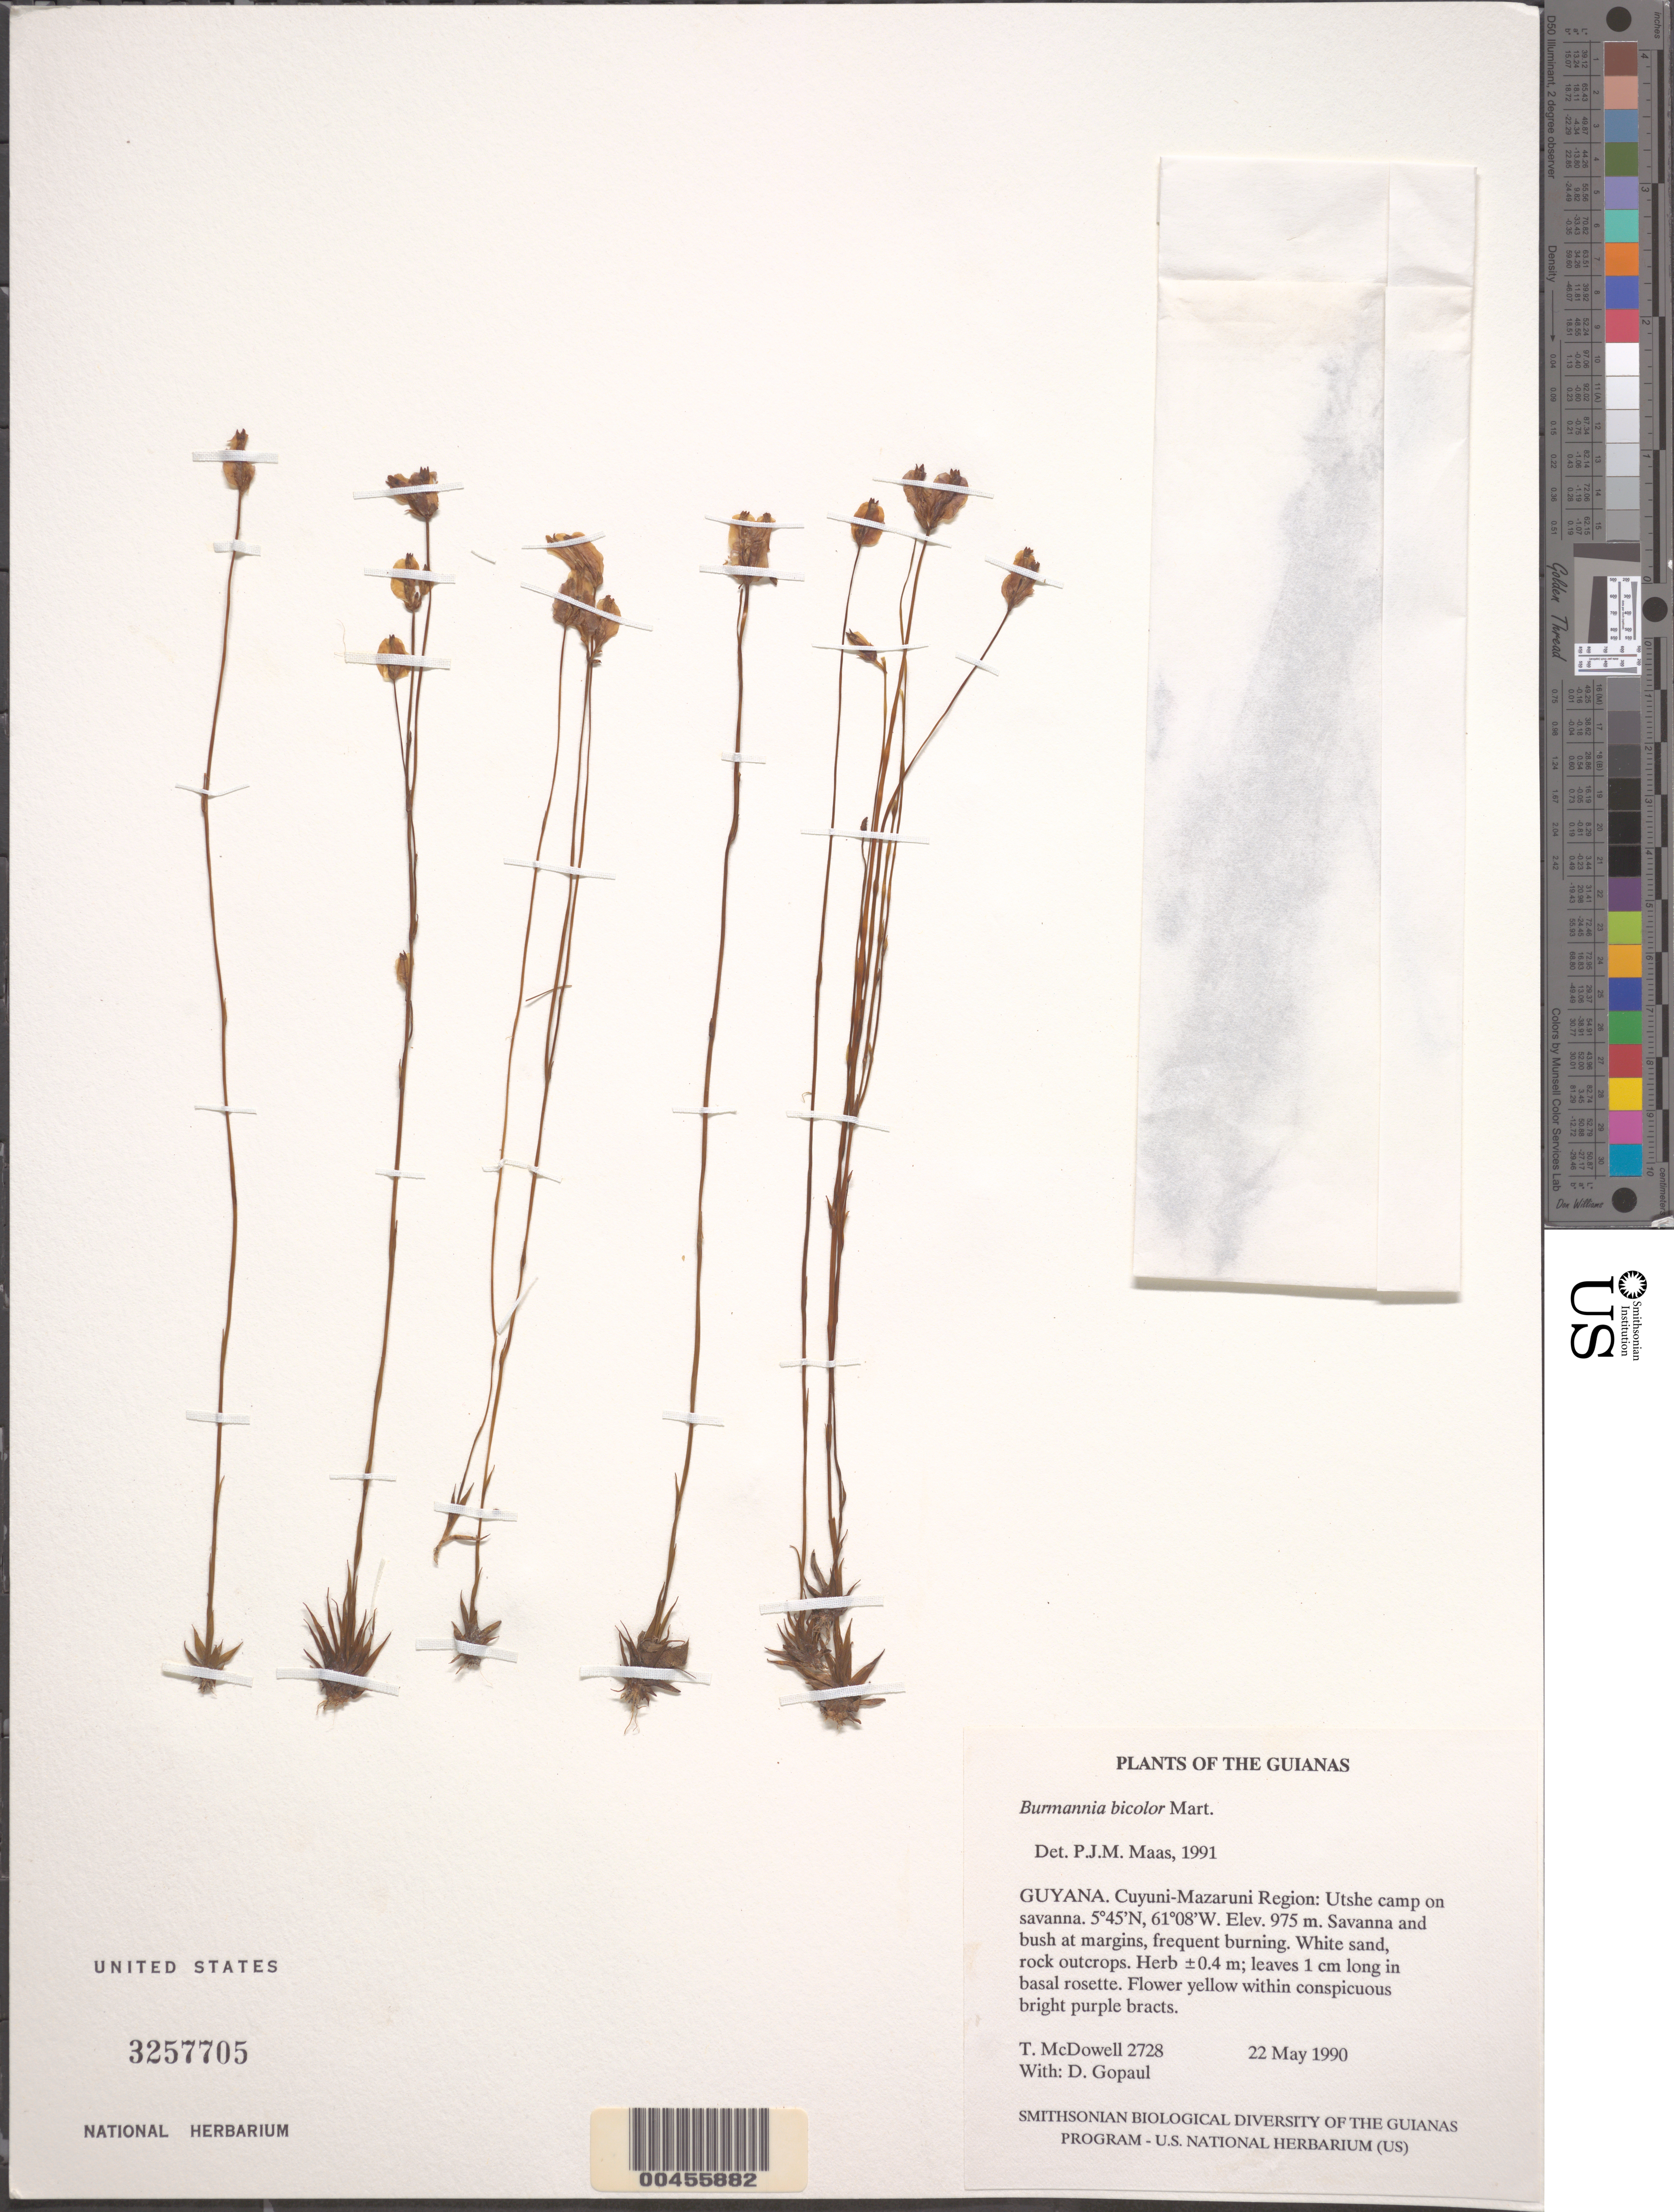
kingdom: Plantae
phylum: Tracheophyta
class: Liliopsida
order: Dioscoreales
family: Burmanniaceae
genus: Burmannia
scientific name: Burmannia bicolor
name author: Mart.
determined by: Maas, Paul J. M.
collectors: T. McDowell & D. Gopaul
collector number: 2728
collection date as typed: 22 May 1990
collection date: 1990-05-22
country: Guyana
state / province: Cuyuni-Mazaruni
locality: Utshi camp, 0.3 km N of Utshi R, just S of forest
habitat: Savanna and bush at margins, frequent burning. White sand, rock outcrops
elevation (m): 975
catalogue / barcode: US 3257705